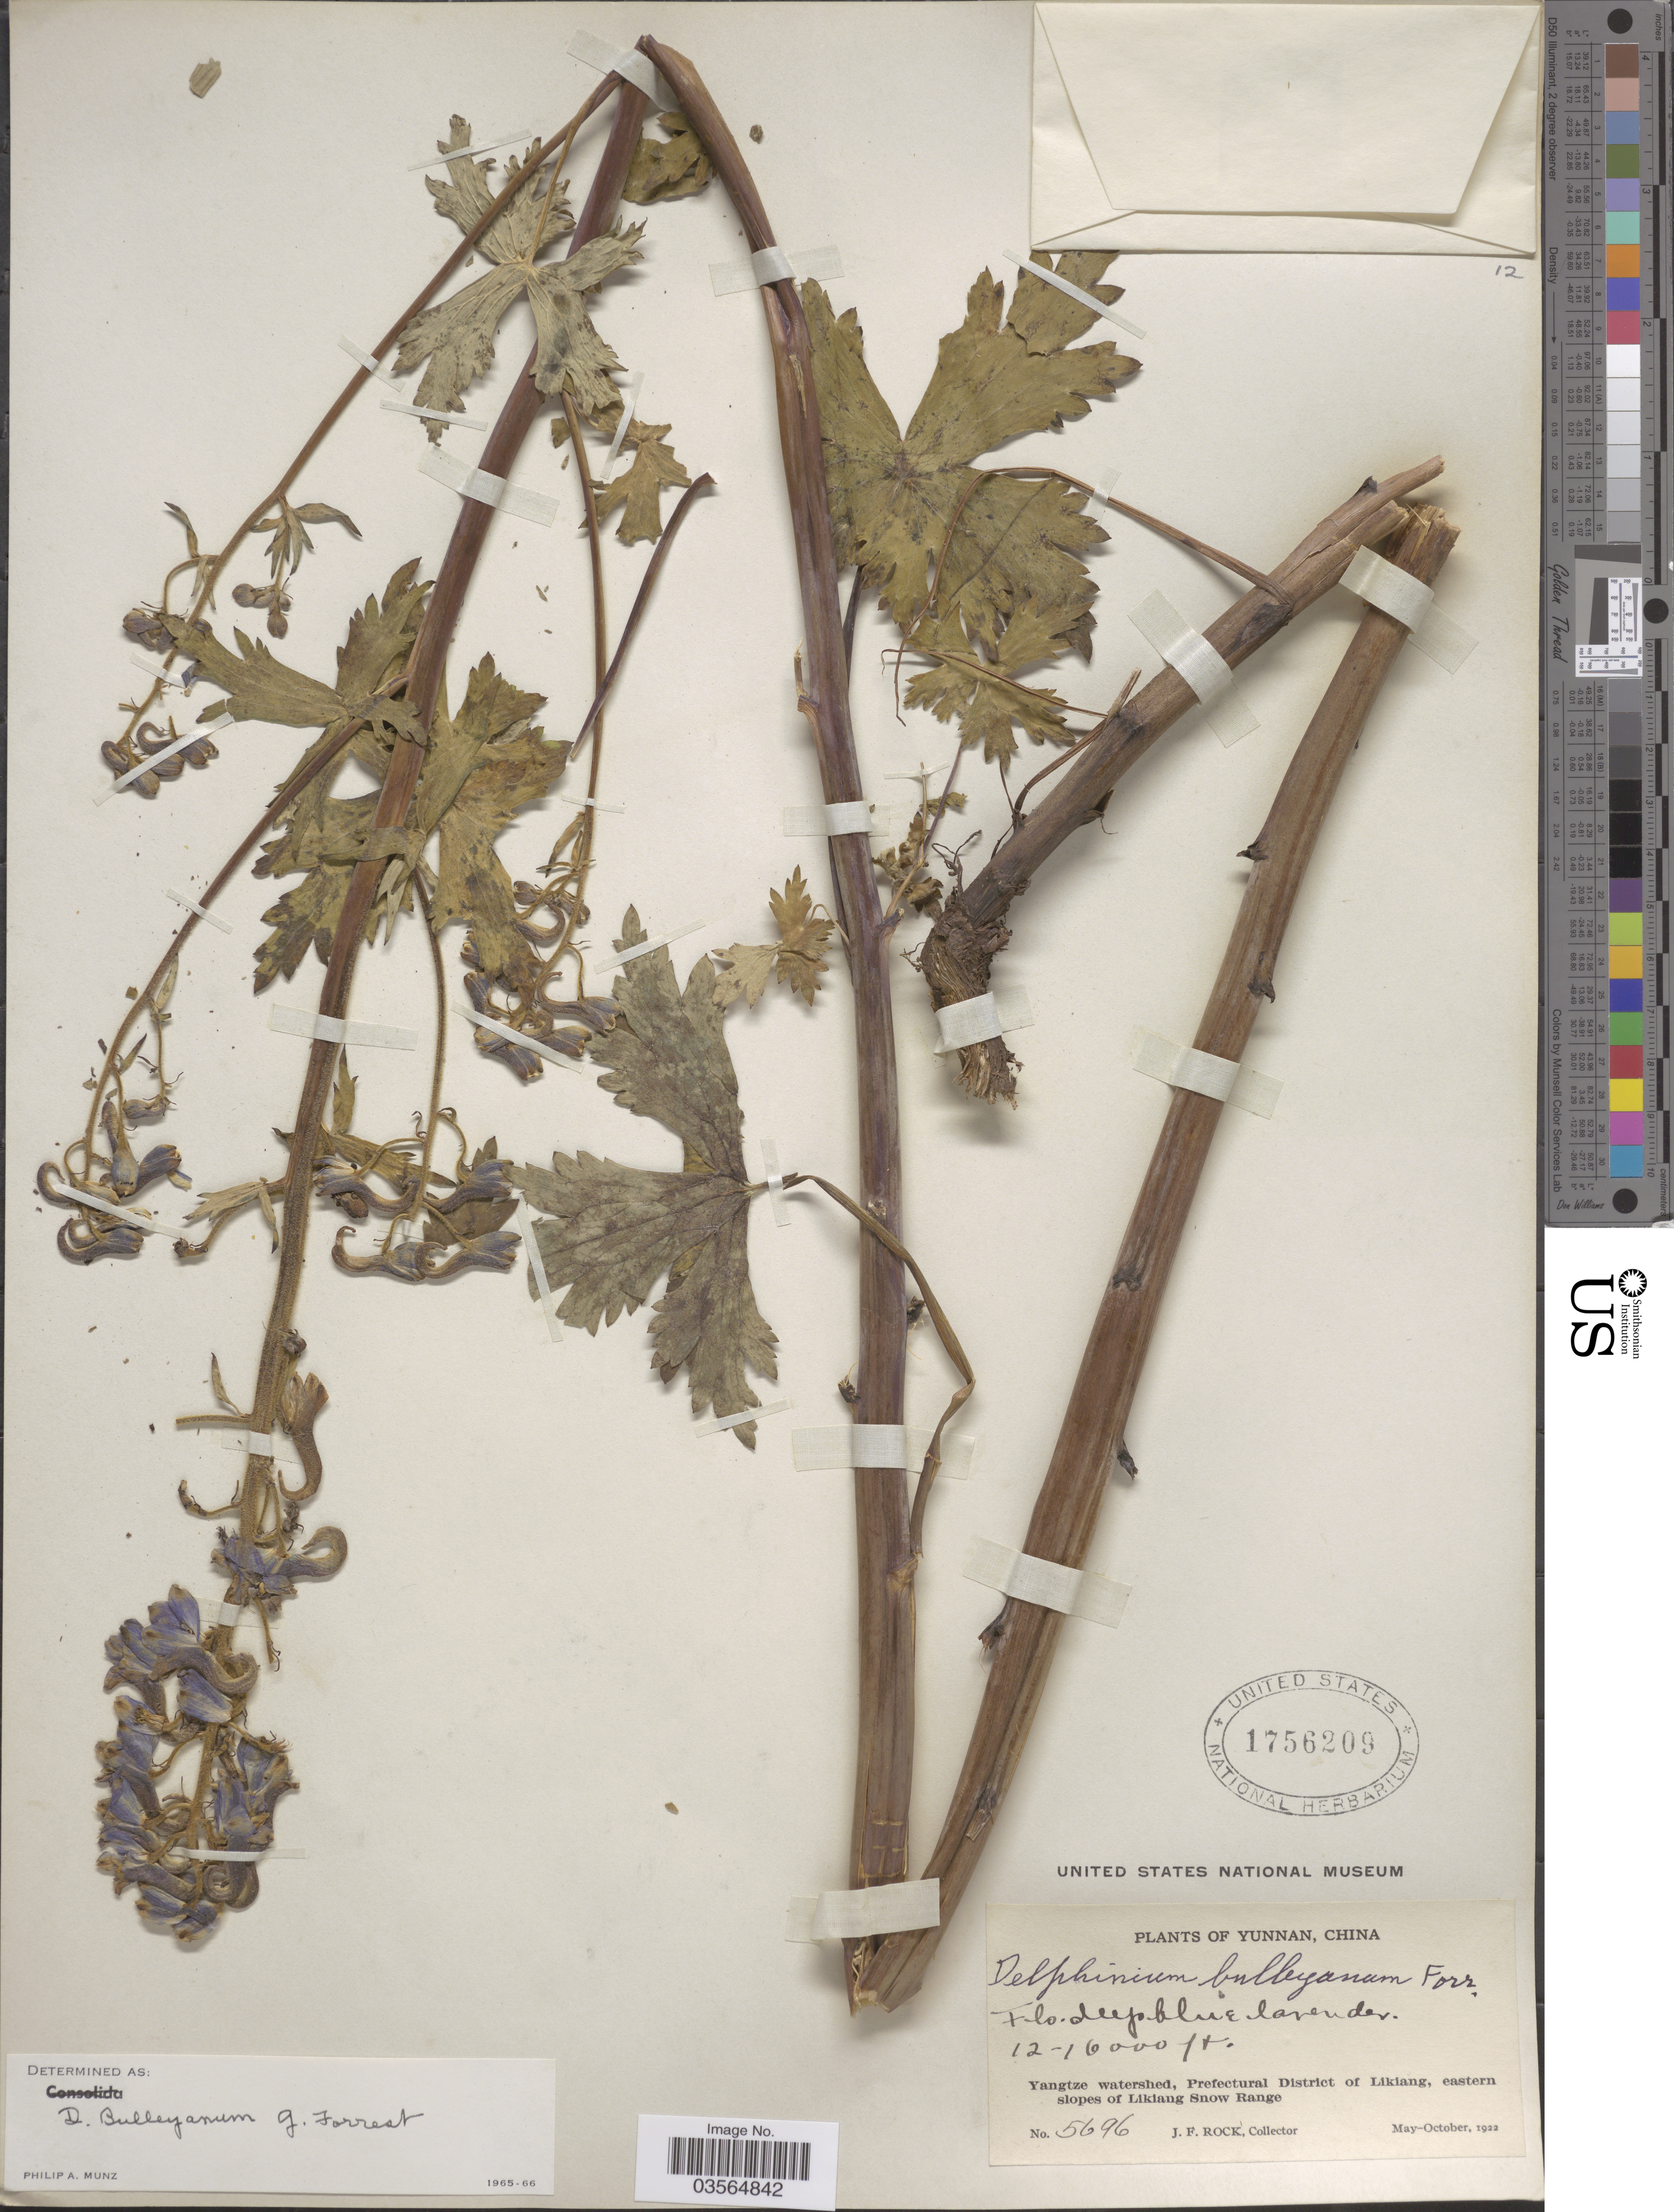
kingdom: Plantae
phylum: Tracheophyta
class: Magnoliopsida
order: Ranunculales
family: Ranunculaceae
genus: Delphinium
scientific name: Delphinium bulleyanum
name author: Forrest ex Diels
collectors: J. Rock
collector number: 5696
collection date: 1922-05/1922-10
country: China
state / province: Yunnan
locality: Yagntze watershed, Prefectural District of Likiang, eastern slopes of Likiang Snow Range.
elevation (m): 3658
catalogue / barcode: US 1756209